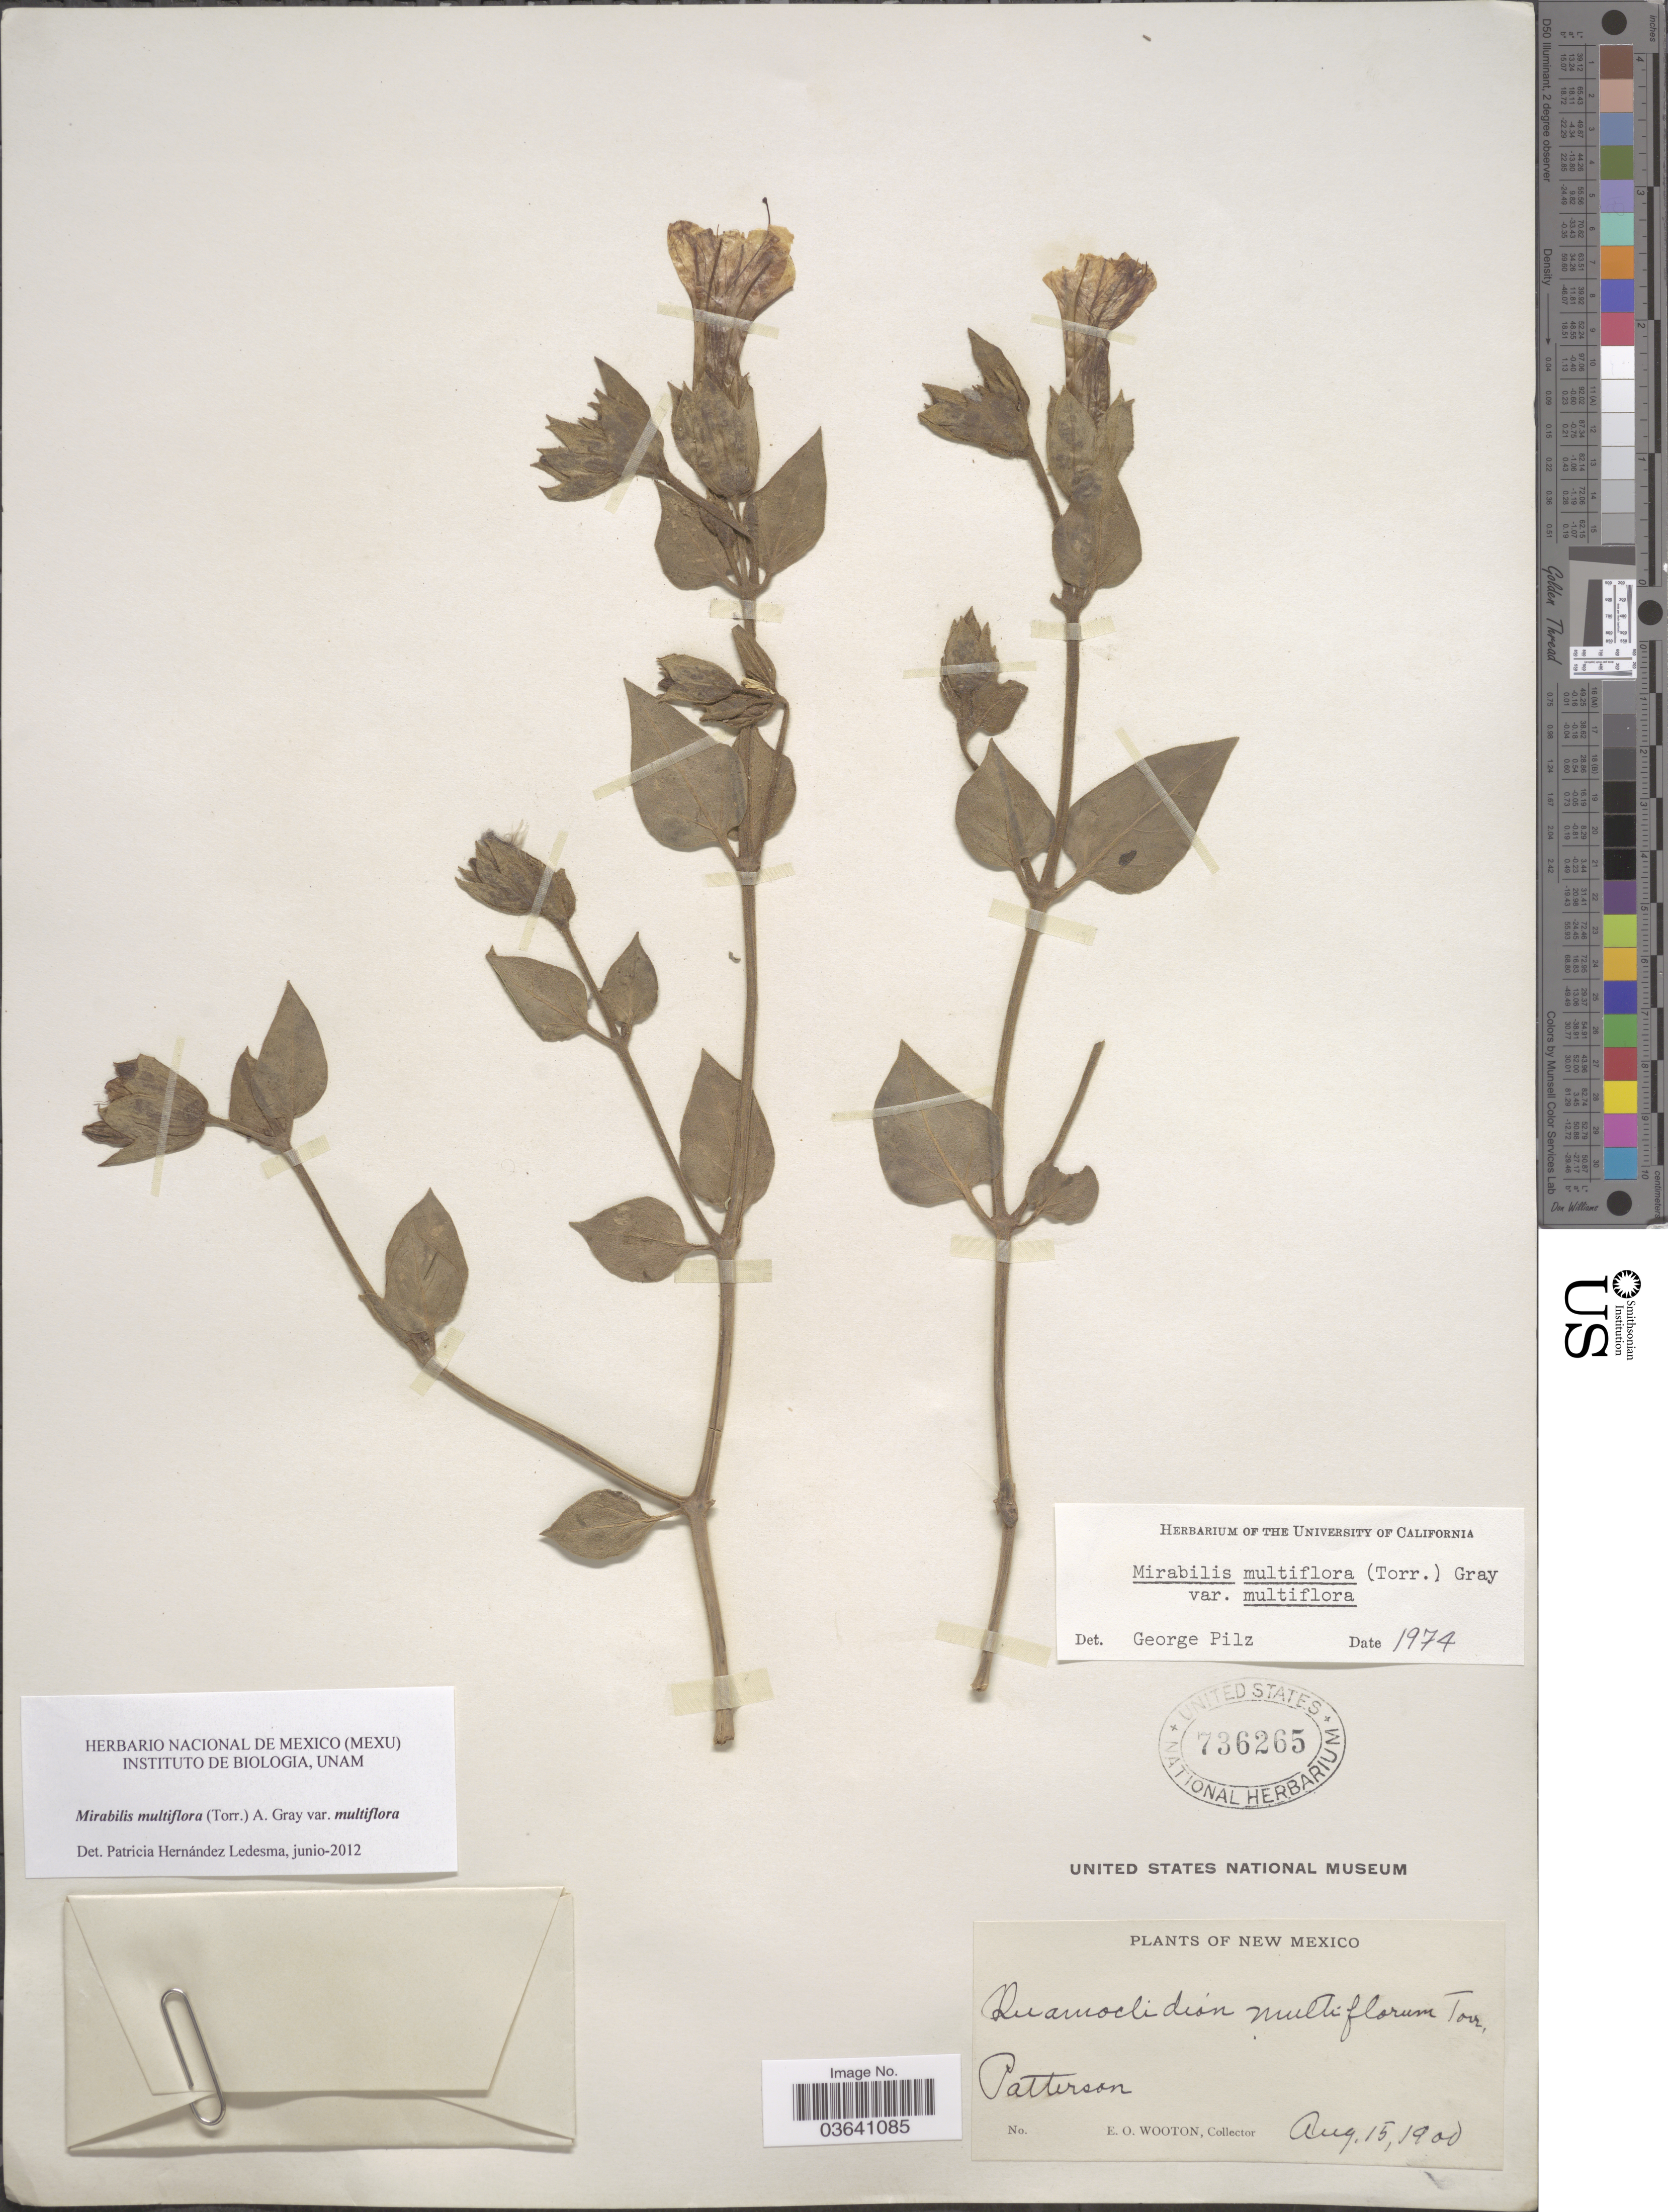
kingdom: Plantae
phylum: Tracheophyta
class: Magnoliopsida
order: Caryophyllales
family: Nyctaginaceae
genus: Mirabilis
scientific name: Mirabilis multiflora var. multiflora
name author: (Torr.) A. Gray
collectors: E. O. Wooton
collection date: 1900-08-15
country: United States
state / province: New Mexico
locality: Patterson.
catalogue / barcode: US 736265